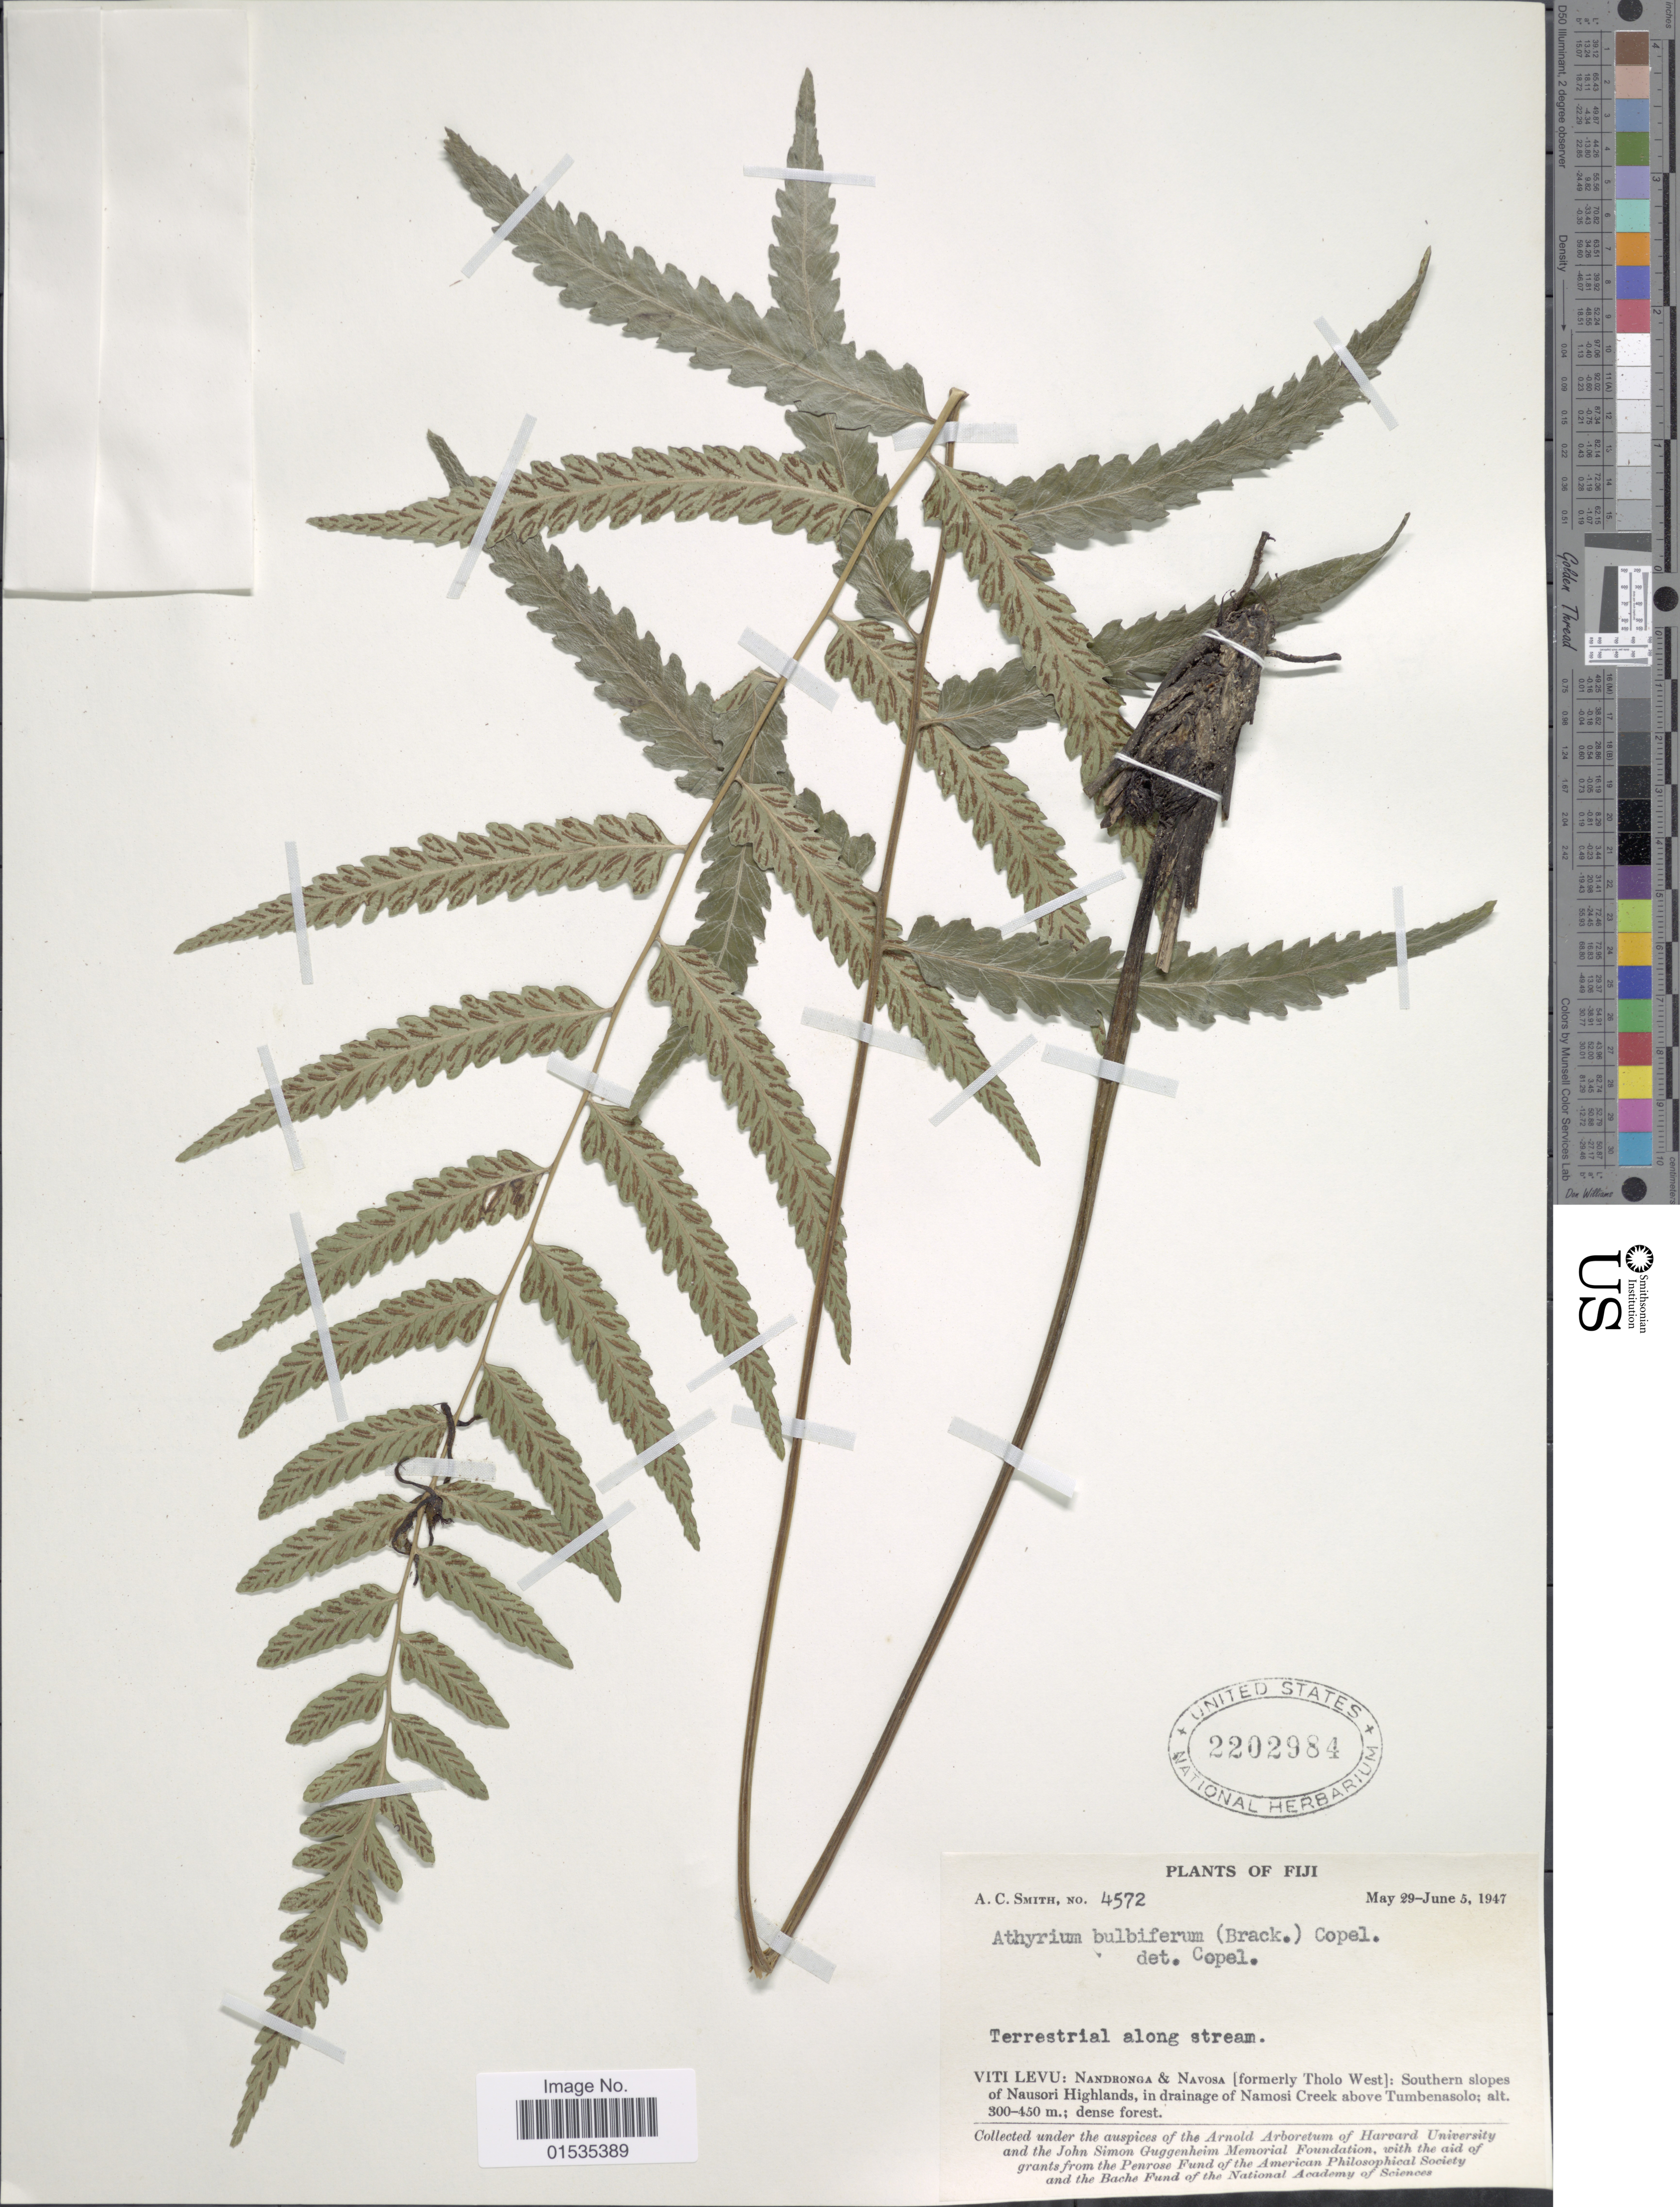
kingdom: Plantae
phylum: Tracheophyta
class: Polypodiopsida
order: Polypodiales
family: Athyriaceae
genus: Diplazium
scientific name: Diplazium bulbiferum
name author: Brack. in Wilkes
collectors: A. C. Smith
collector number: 4572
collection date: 1947-05-29/1947-06-05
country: Fiji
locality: Viti Levu: Nandronga & Navosa [formely Tholo West]: Southern slopes of Nausori Highlands, in drainage of Namosi Creek above Tumbensolo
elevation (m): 300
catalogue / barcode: US 2202984